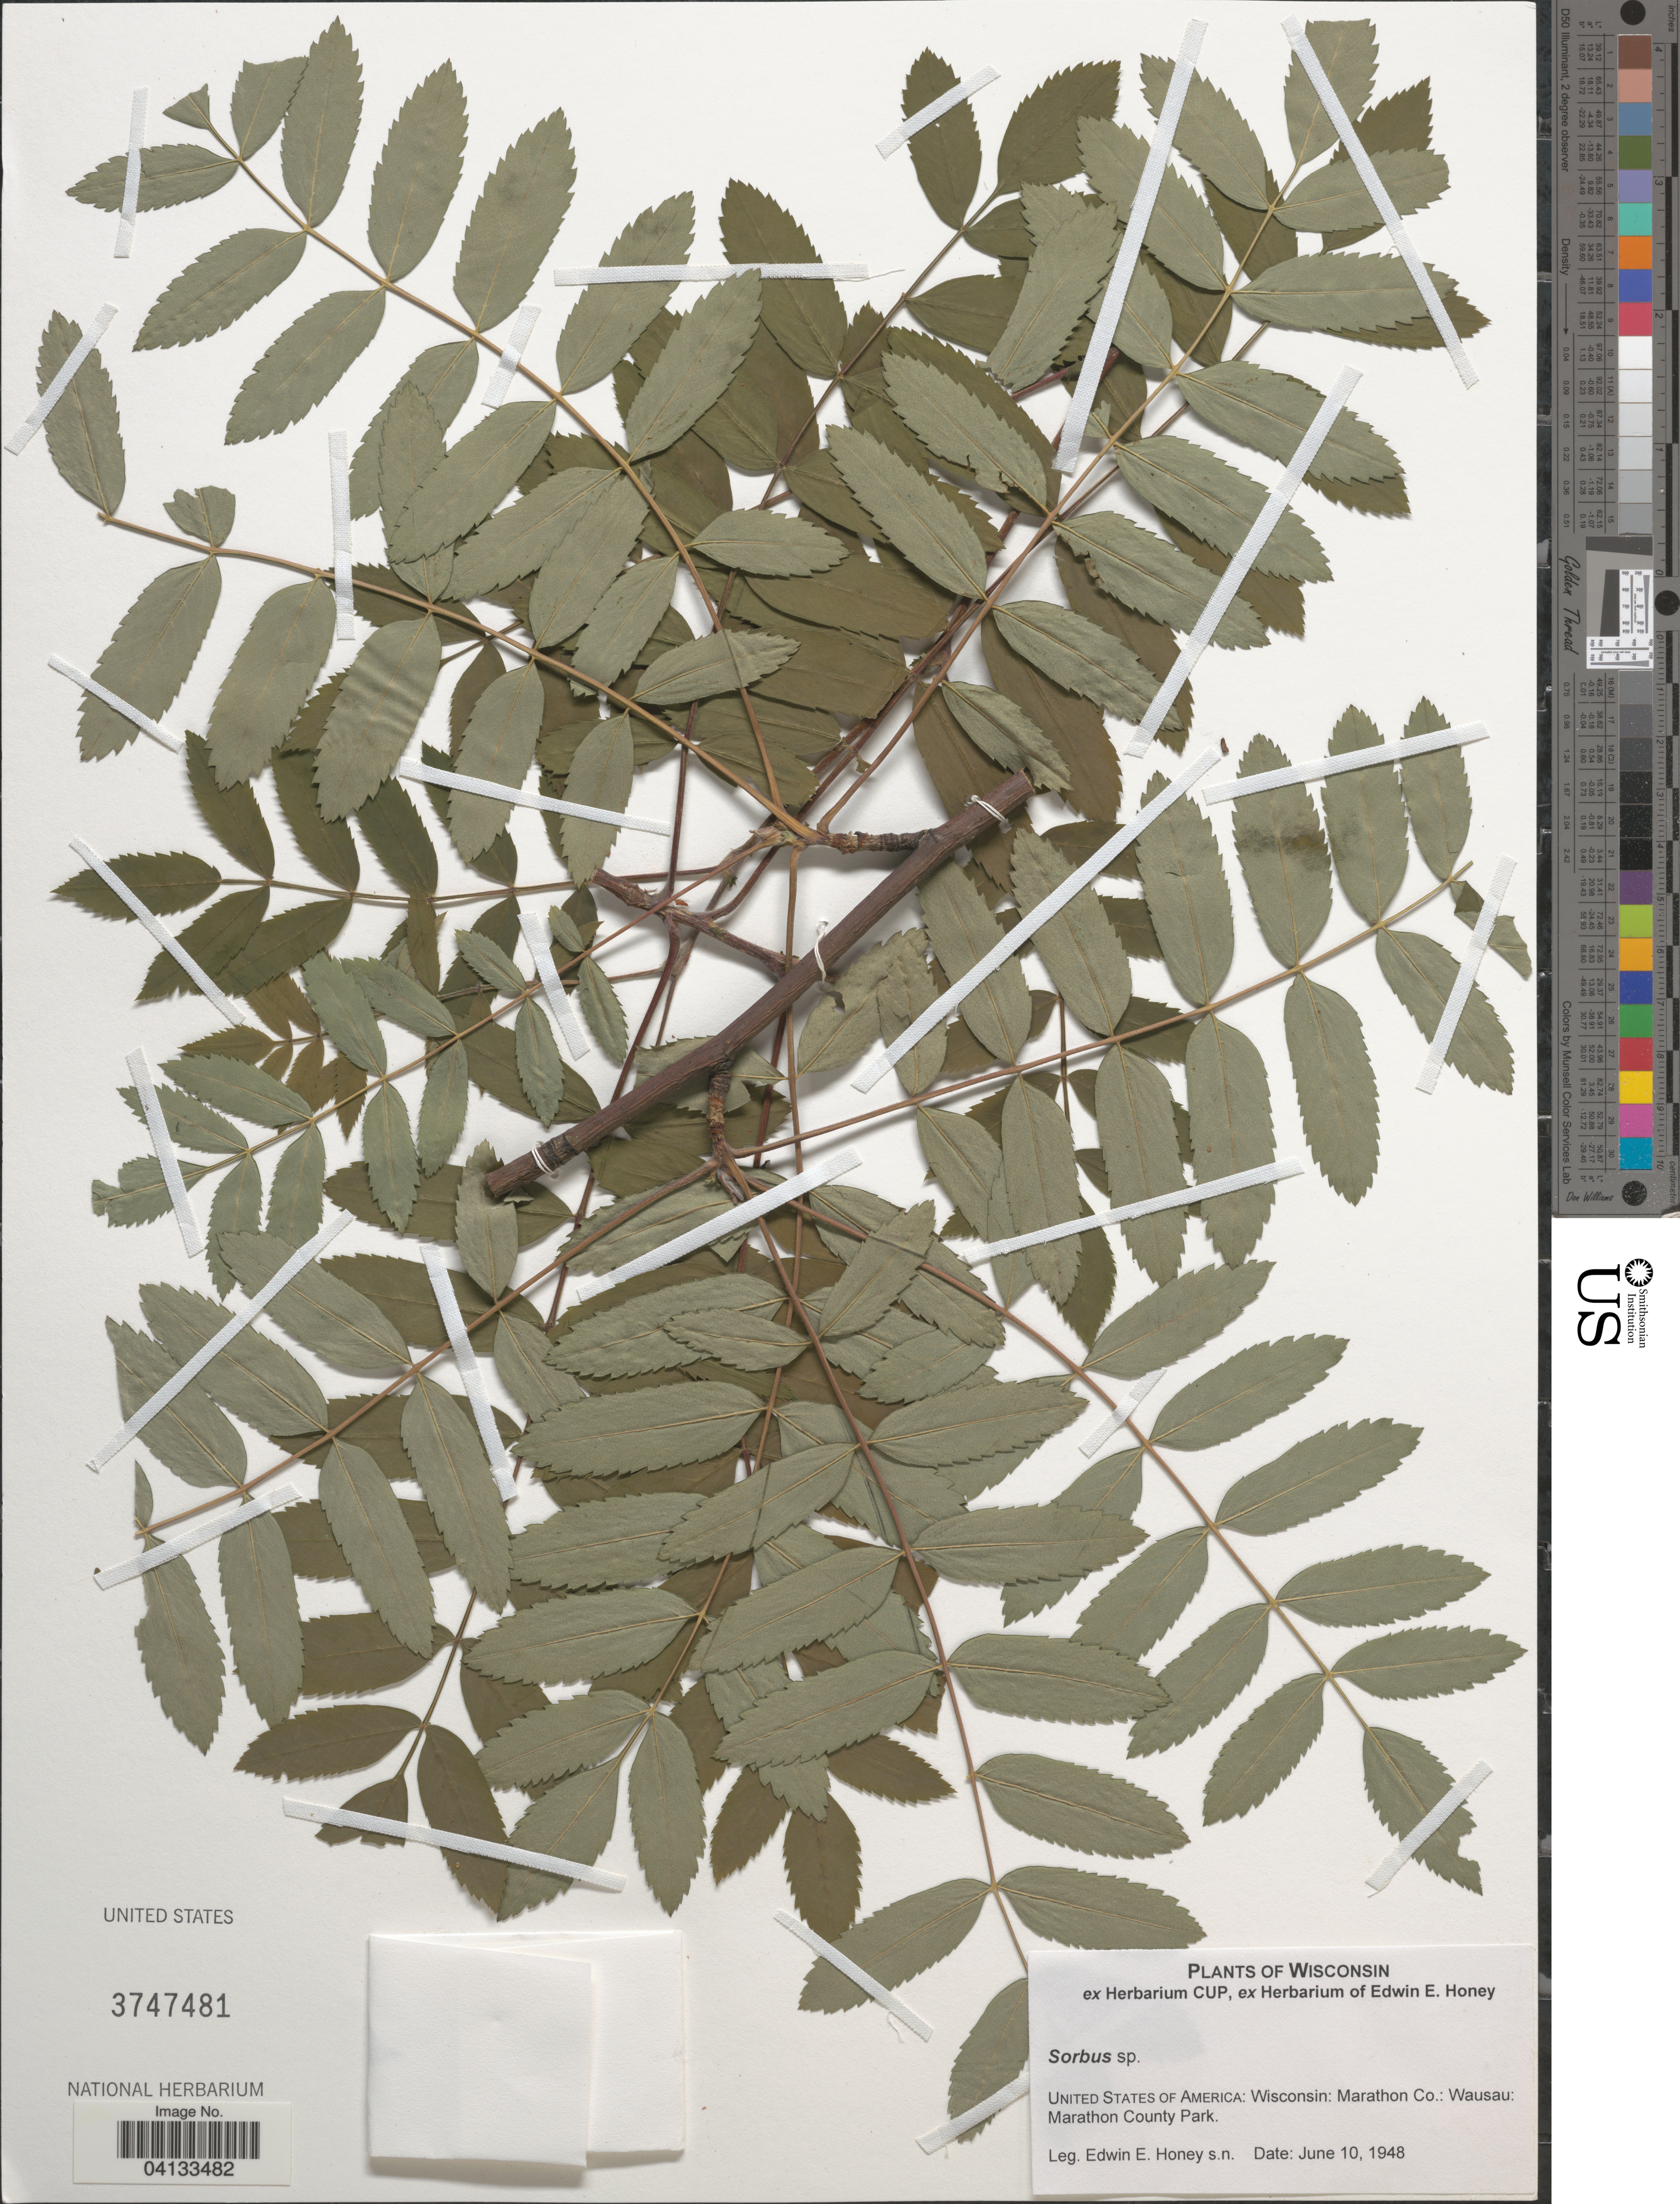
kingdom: Plantae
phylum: Tracheophyta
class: Magnoliopsida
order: Rosales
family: Rosaceae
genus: Sorbus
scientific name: Sorbus sp.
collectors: E. Honey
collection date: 1948-06-10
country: United States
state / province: Wisconsin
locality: Marathon Co.: Wausau: Marathon County Park.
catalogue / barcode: US 3747481